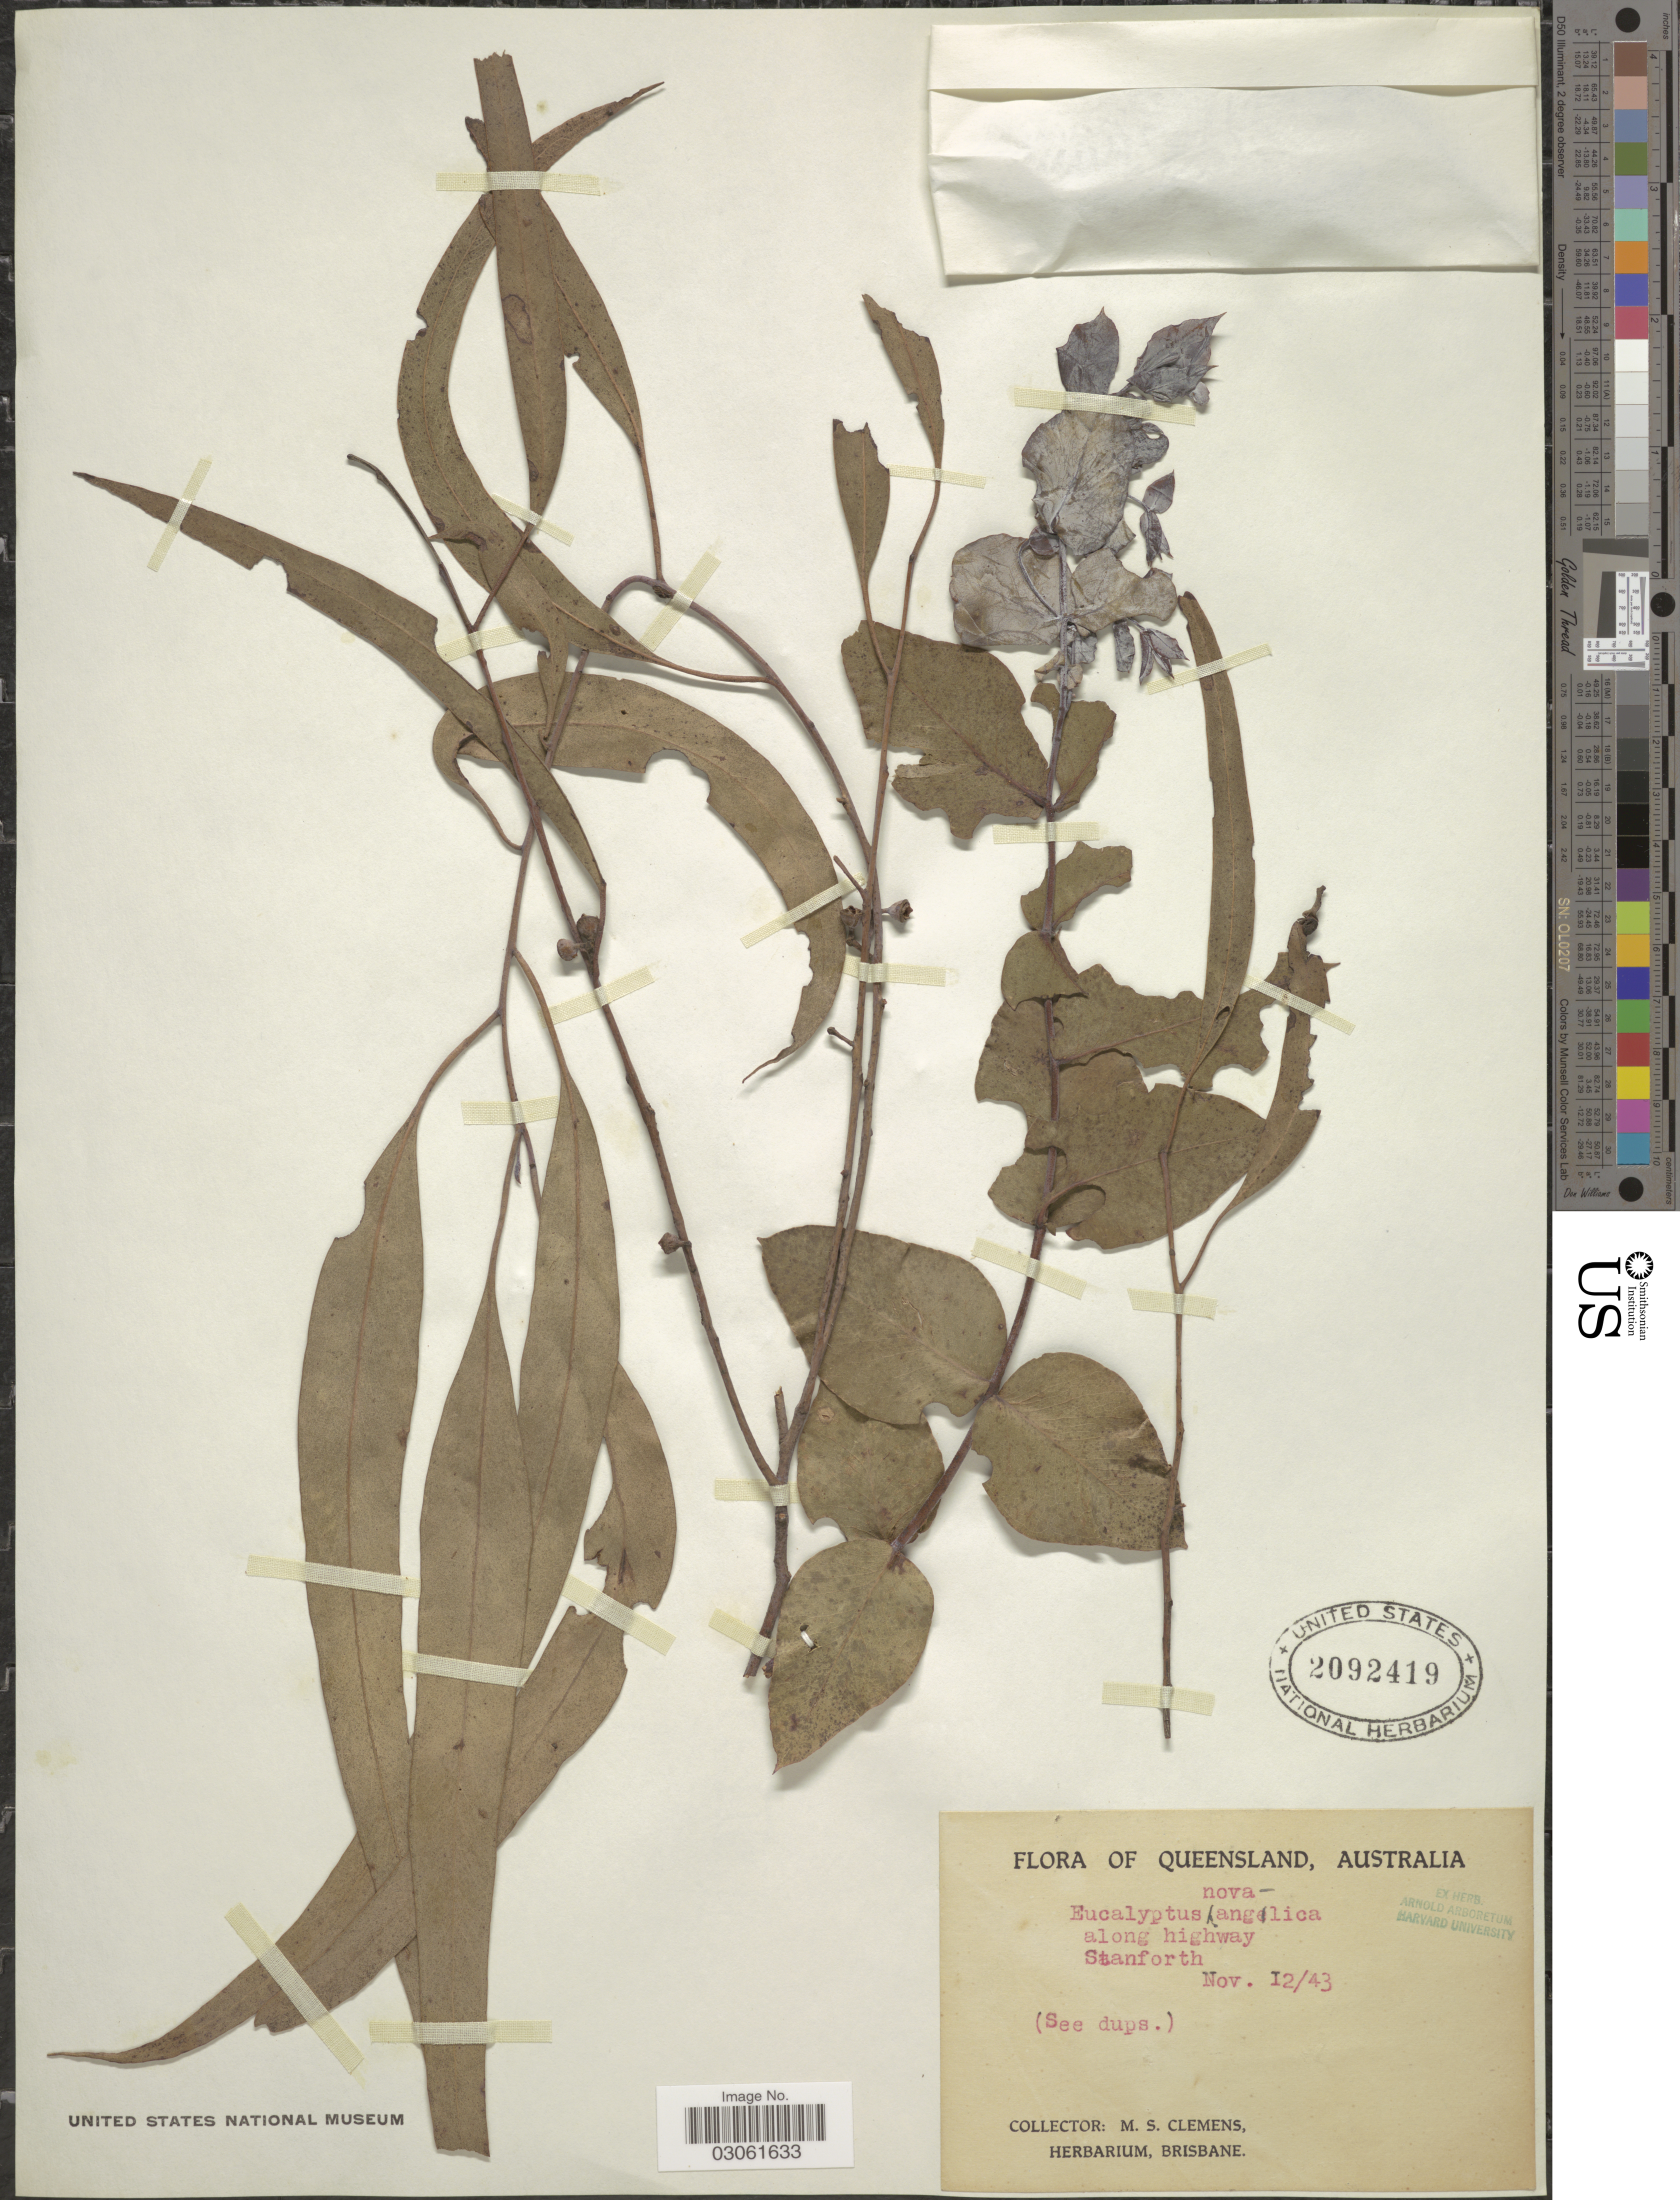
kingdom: Plantae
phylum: Tracheophyta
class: Magnoliopsida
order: Myrtales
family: Myrtaceae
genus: Eucalyptus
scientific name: Eucalyptus nova-angelica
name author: H. Deane & Maiden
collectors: M. S. Clemens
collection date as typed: Transcribed d/m/y: 12/11/43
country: Australia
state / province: Queensland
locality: Along highway Stanforth.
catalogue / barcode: US 2092419